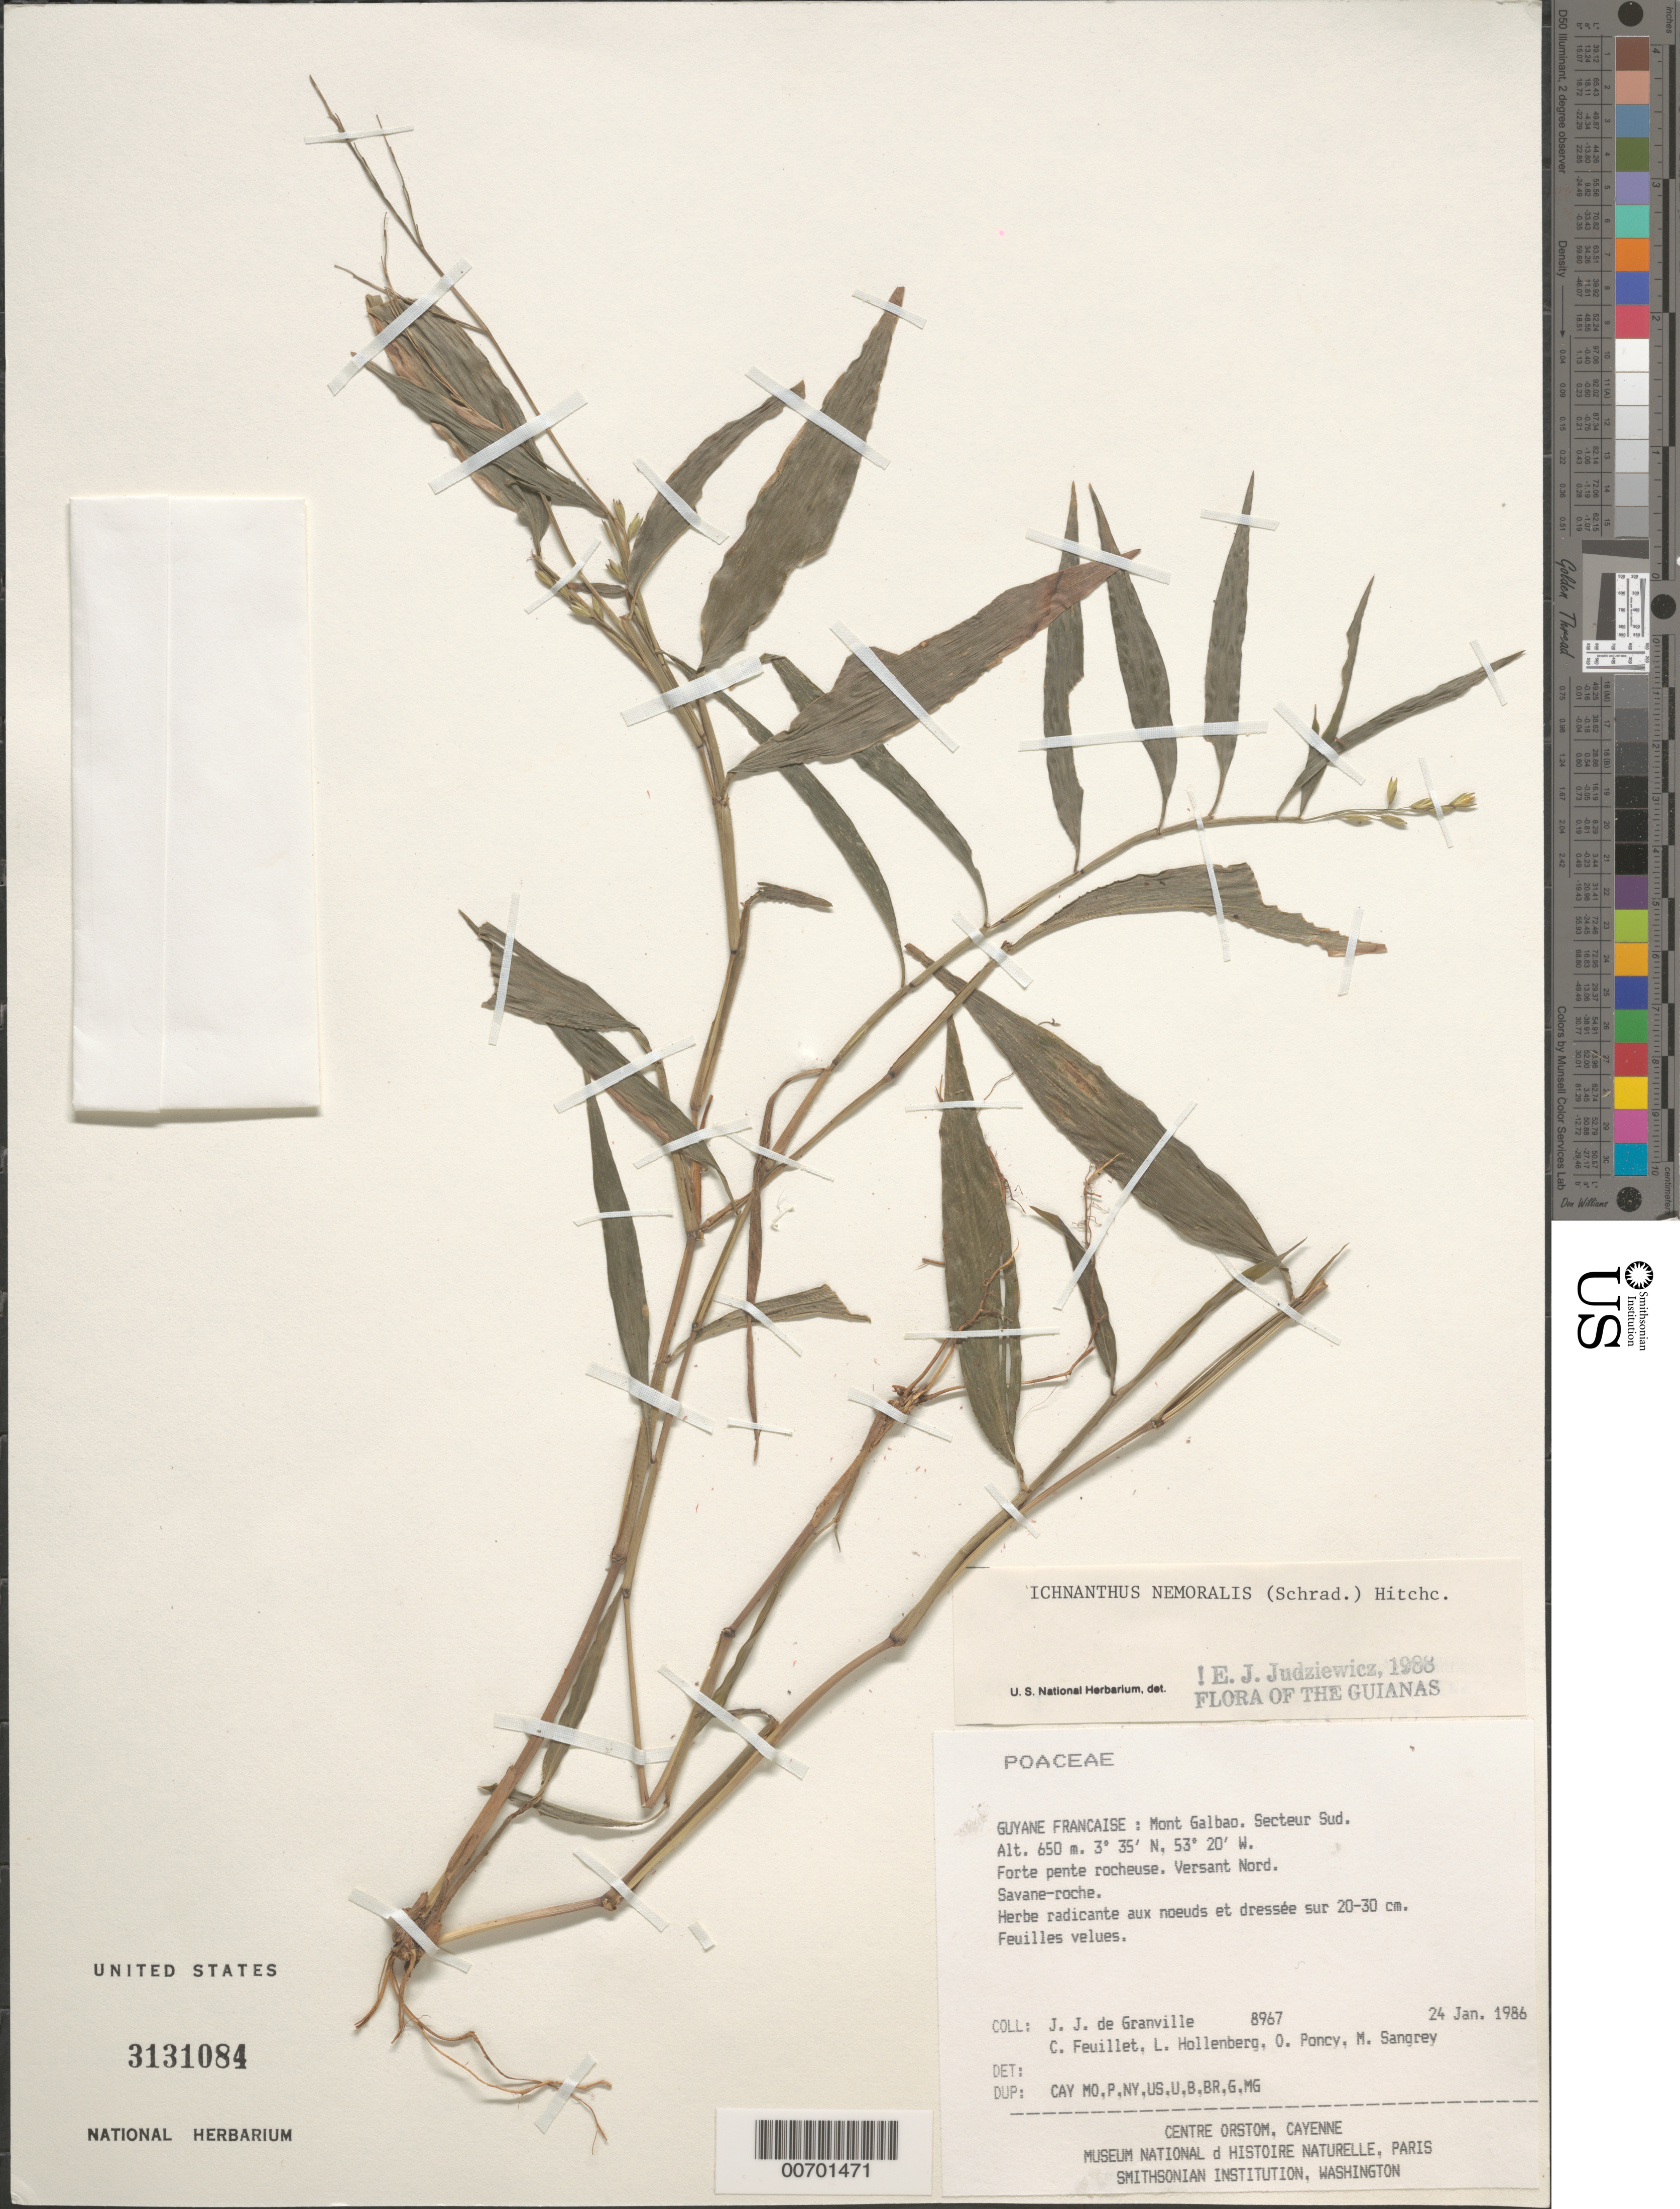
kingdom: Plantae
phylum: Tracheophyta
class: Liliopsida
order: Poales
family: Poaceae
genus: Ichnanthus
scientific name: Ichnanthus nemoralis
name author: (Schrad.) Hitchc. & Chase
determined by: Judziewicz, E. J.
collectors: J.-J. de Granville, C. Feuillet, L. Hollenberg, O. Poncy & M. S. Sangrey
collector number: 8967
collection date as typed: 24-Jan-86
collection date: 1986-01-24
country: French Guiana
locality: Mont Galbao. Secteur Sud. Versant Nord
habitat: Savane-roche. Forte pente rocheuse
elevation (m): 650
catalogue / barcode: US 3131084